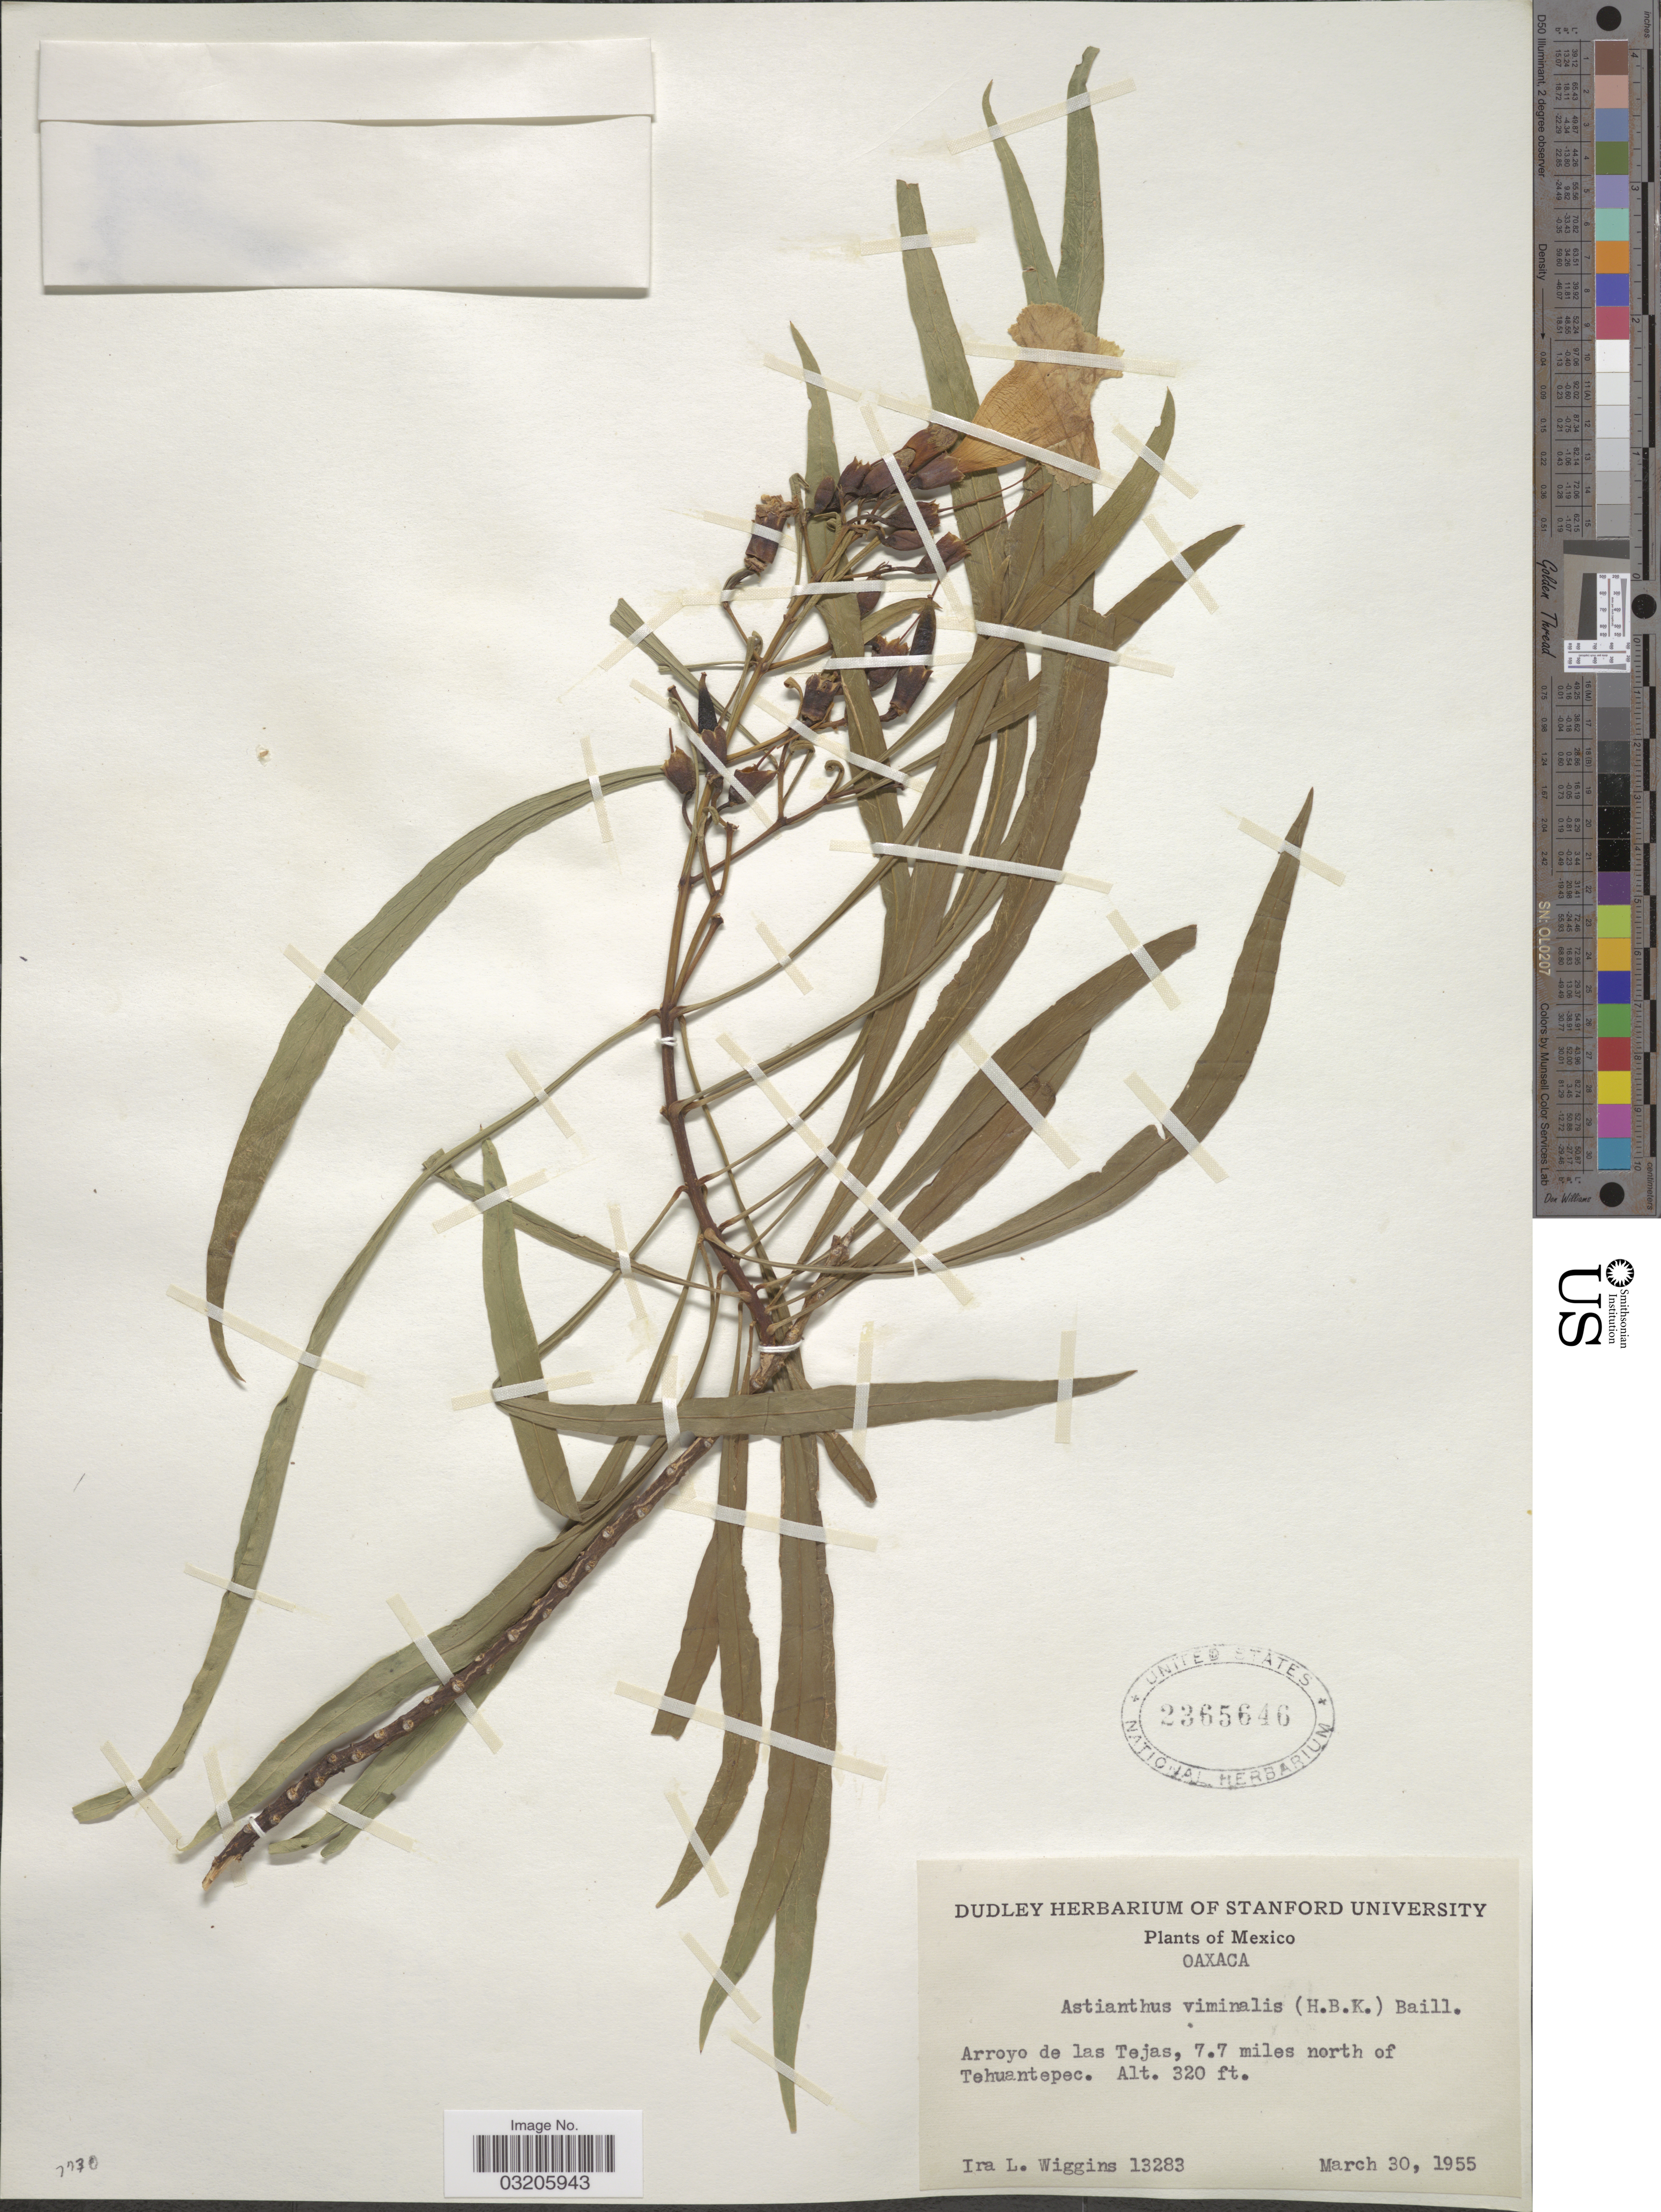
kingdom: Plantae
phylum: Tracheophyta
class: Magnoliopsida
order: Lamiales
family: Bignoniaceae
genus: Astianthus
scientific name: Astianthus viminalis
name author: (Kunth) Baill.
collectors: I. L. Wiggins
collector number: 13283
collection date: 1955-03-30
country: Mexico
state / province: Oaxaca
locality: Arroyo de las Tejas, 7.7 miles north of Tehuantepec.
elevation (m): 98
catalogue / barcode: US 2365646